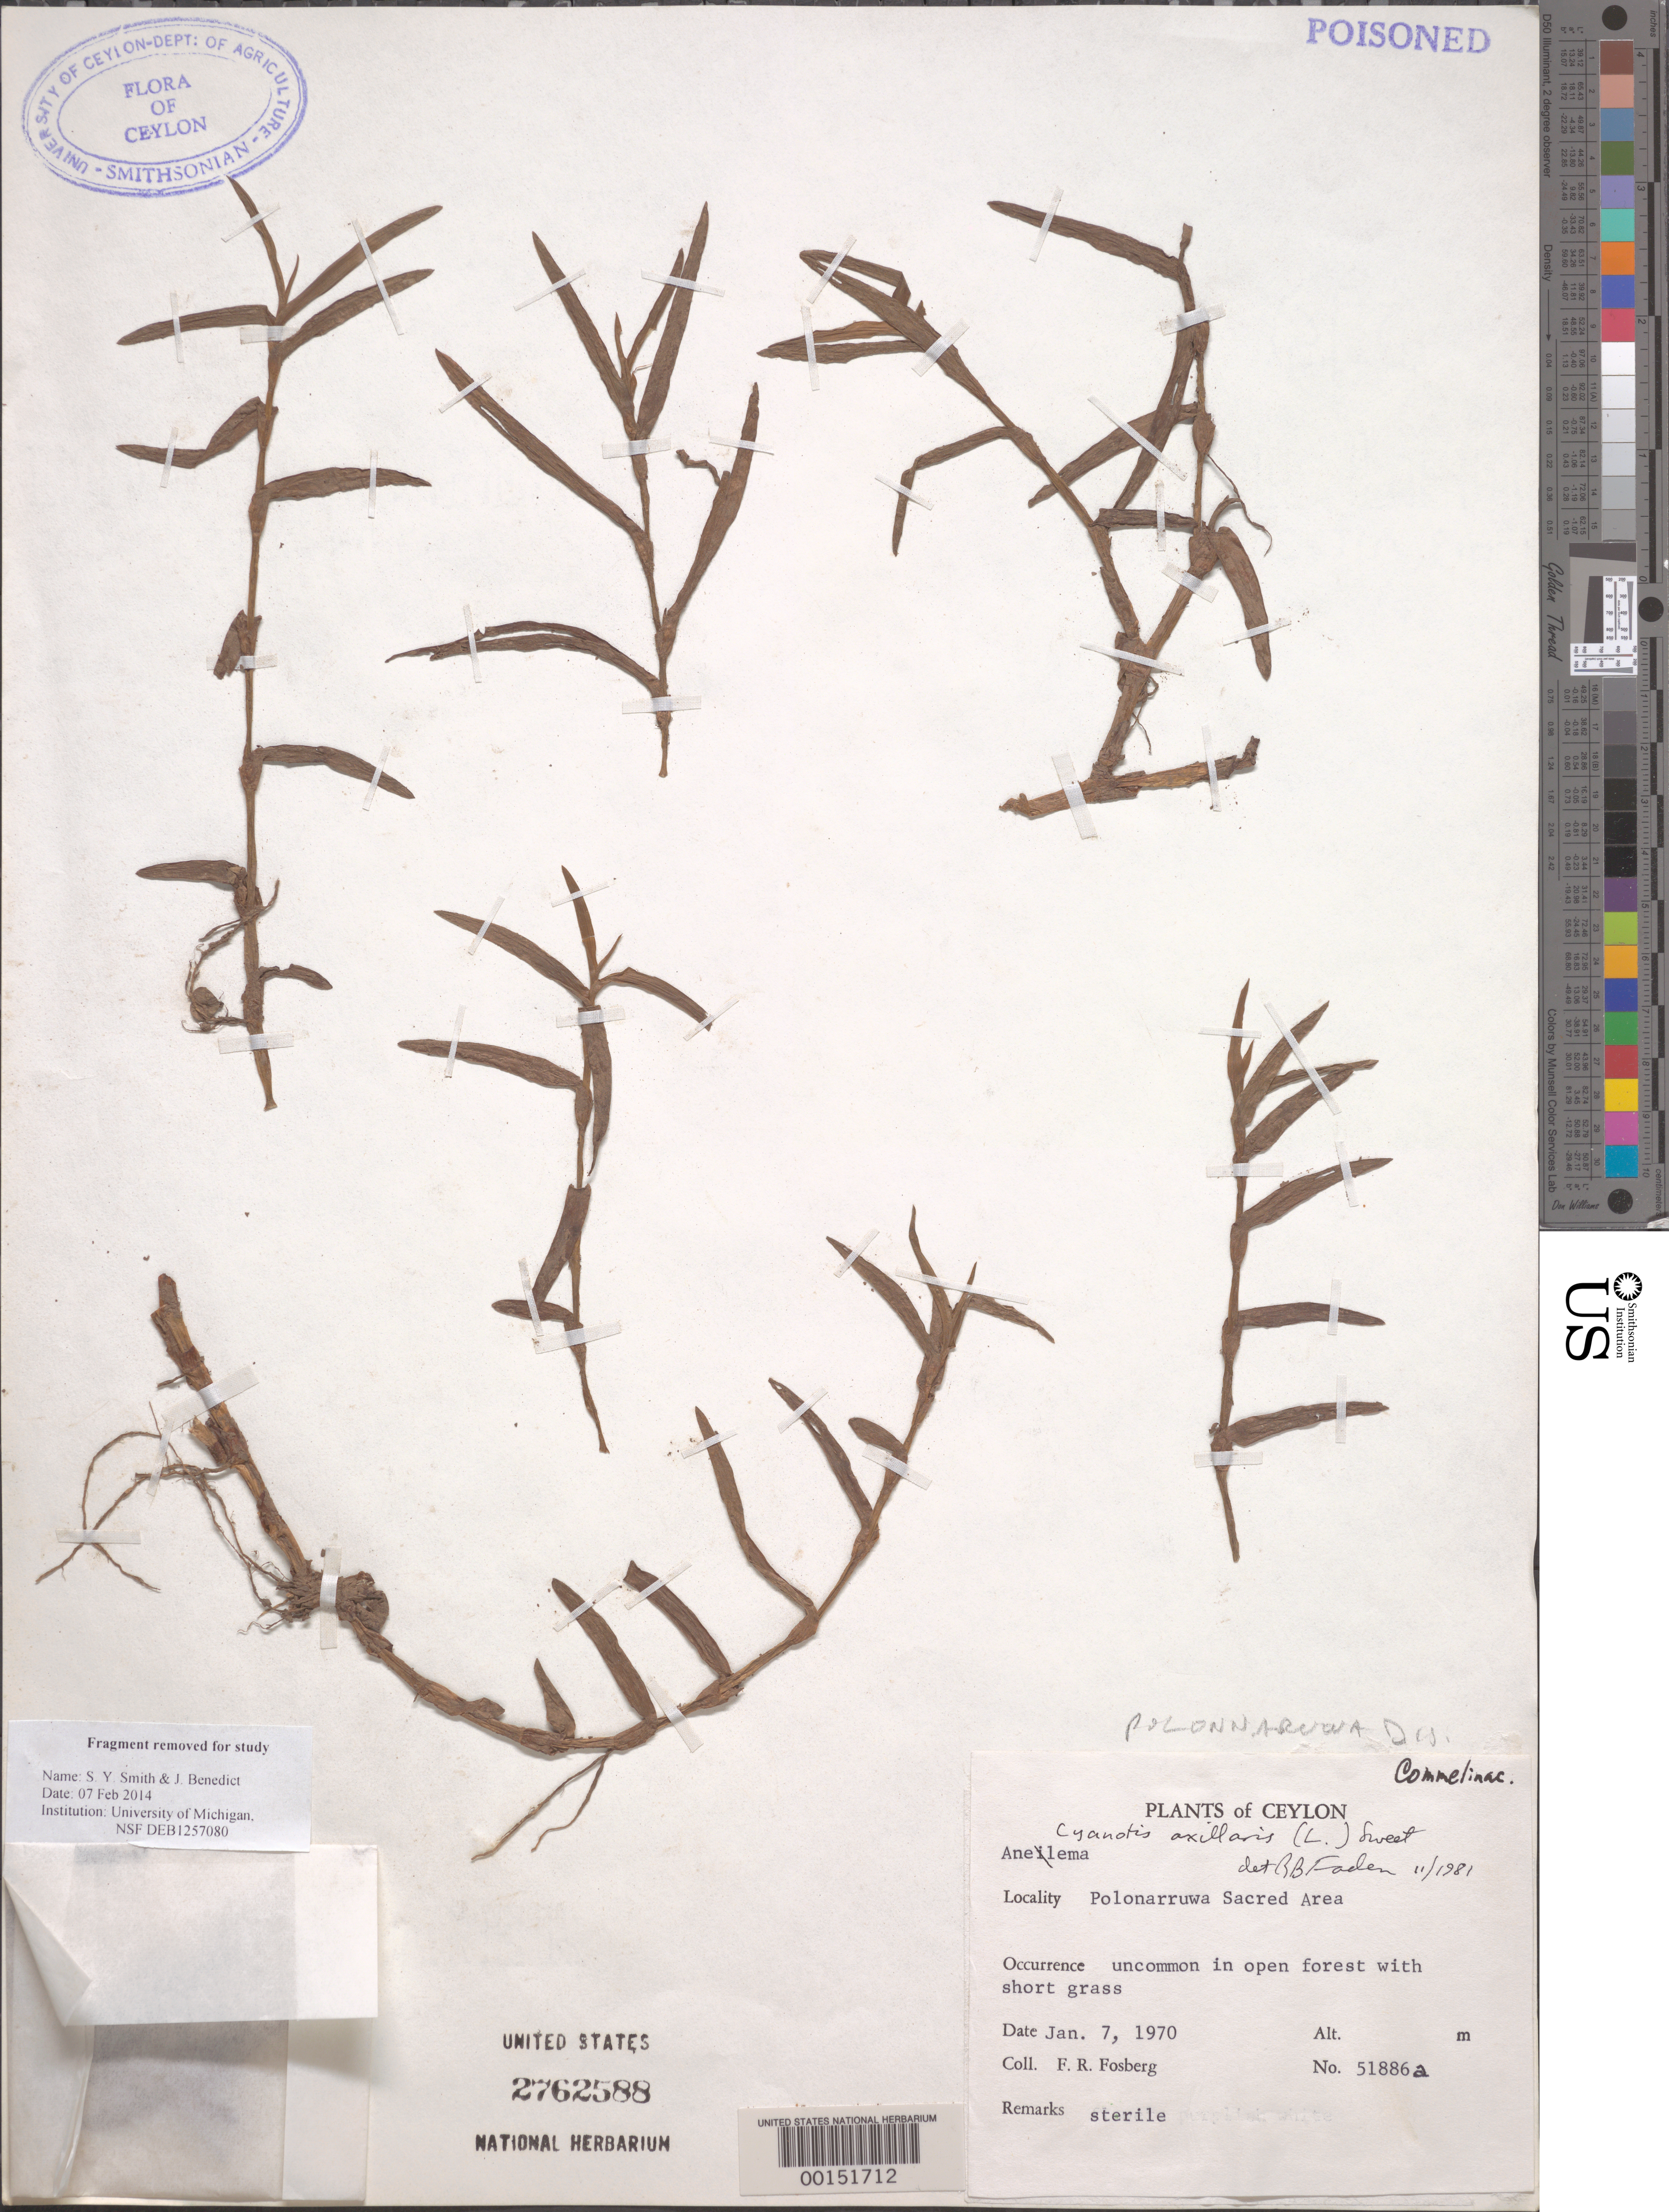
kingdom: Plantae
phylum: Tracheophyta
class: Liliopsida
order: Commelinales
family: Commelinaceae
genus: Cyanotis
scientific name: Cyanotis axillaris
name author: (L.) D. Don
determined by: Faden, Robert B., (US), Smithsonian Institution - National Museum of Natural History (UNITED STATES)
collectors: F. R. Fosberg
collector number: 51886a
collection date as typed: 07 Jan 1970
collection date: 1970-01-07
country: Sri Lanka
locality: Polonarruwa sacred area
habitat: Open forest with short grass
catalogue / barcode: US 2762588